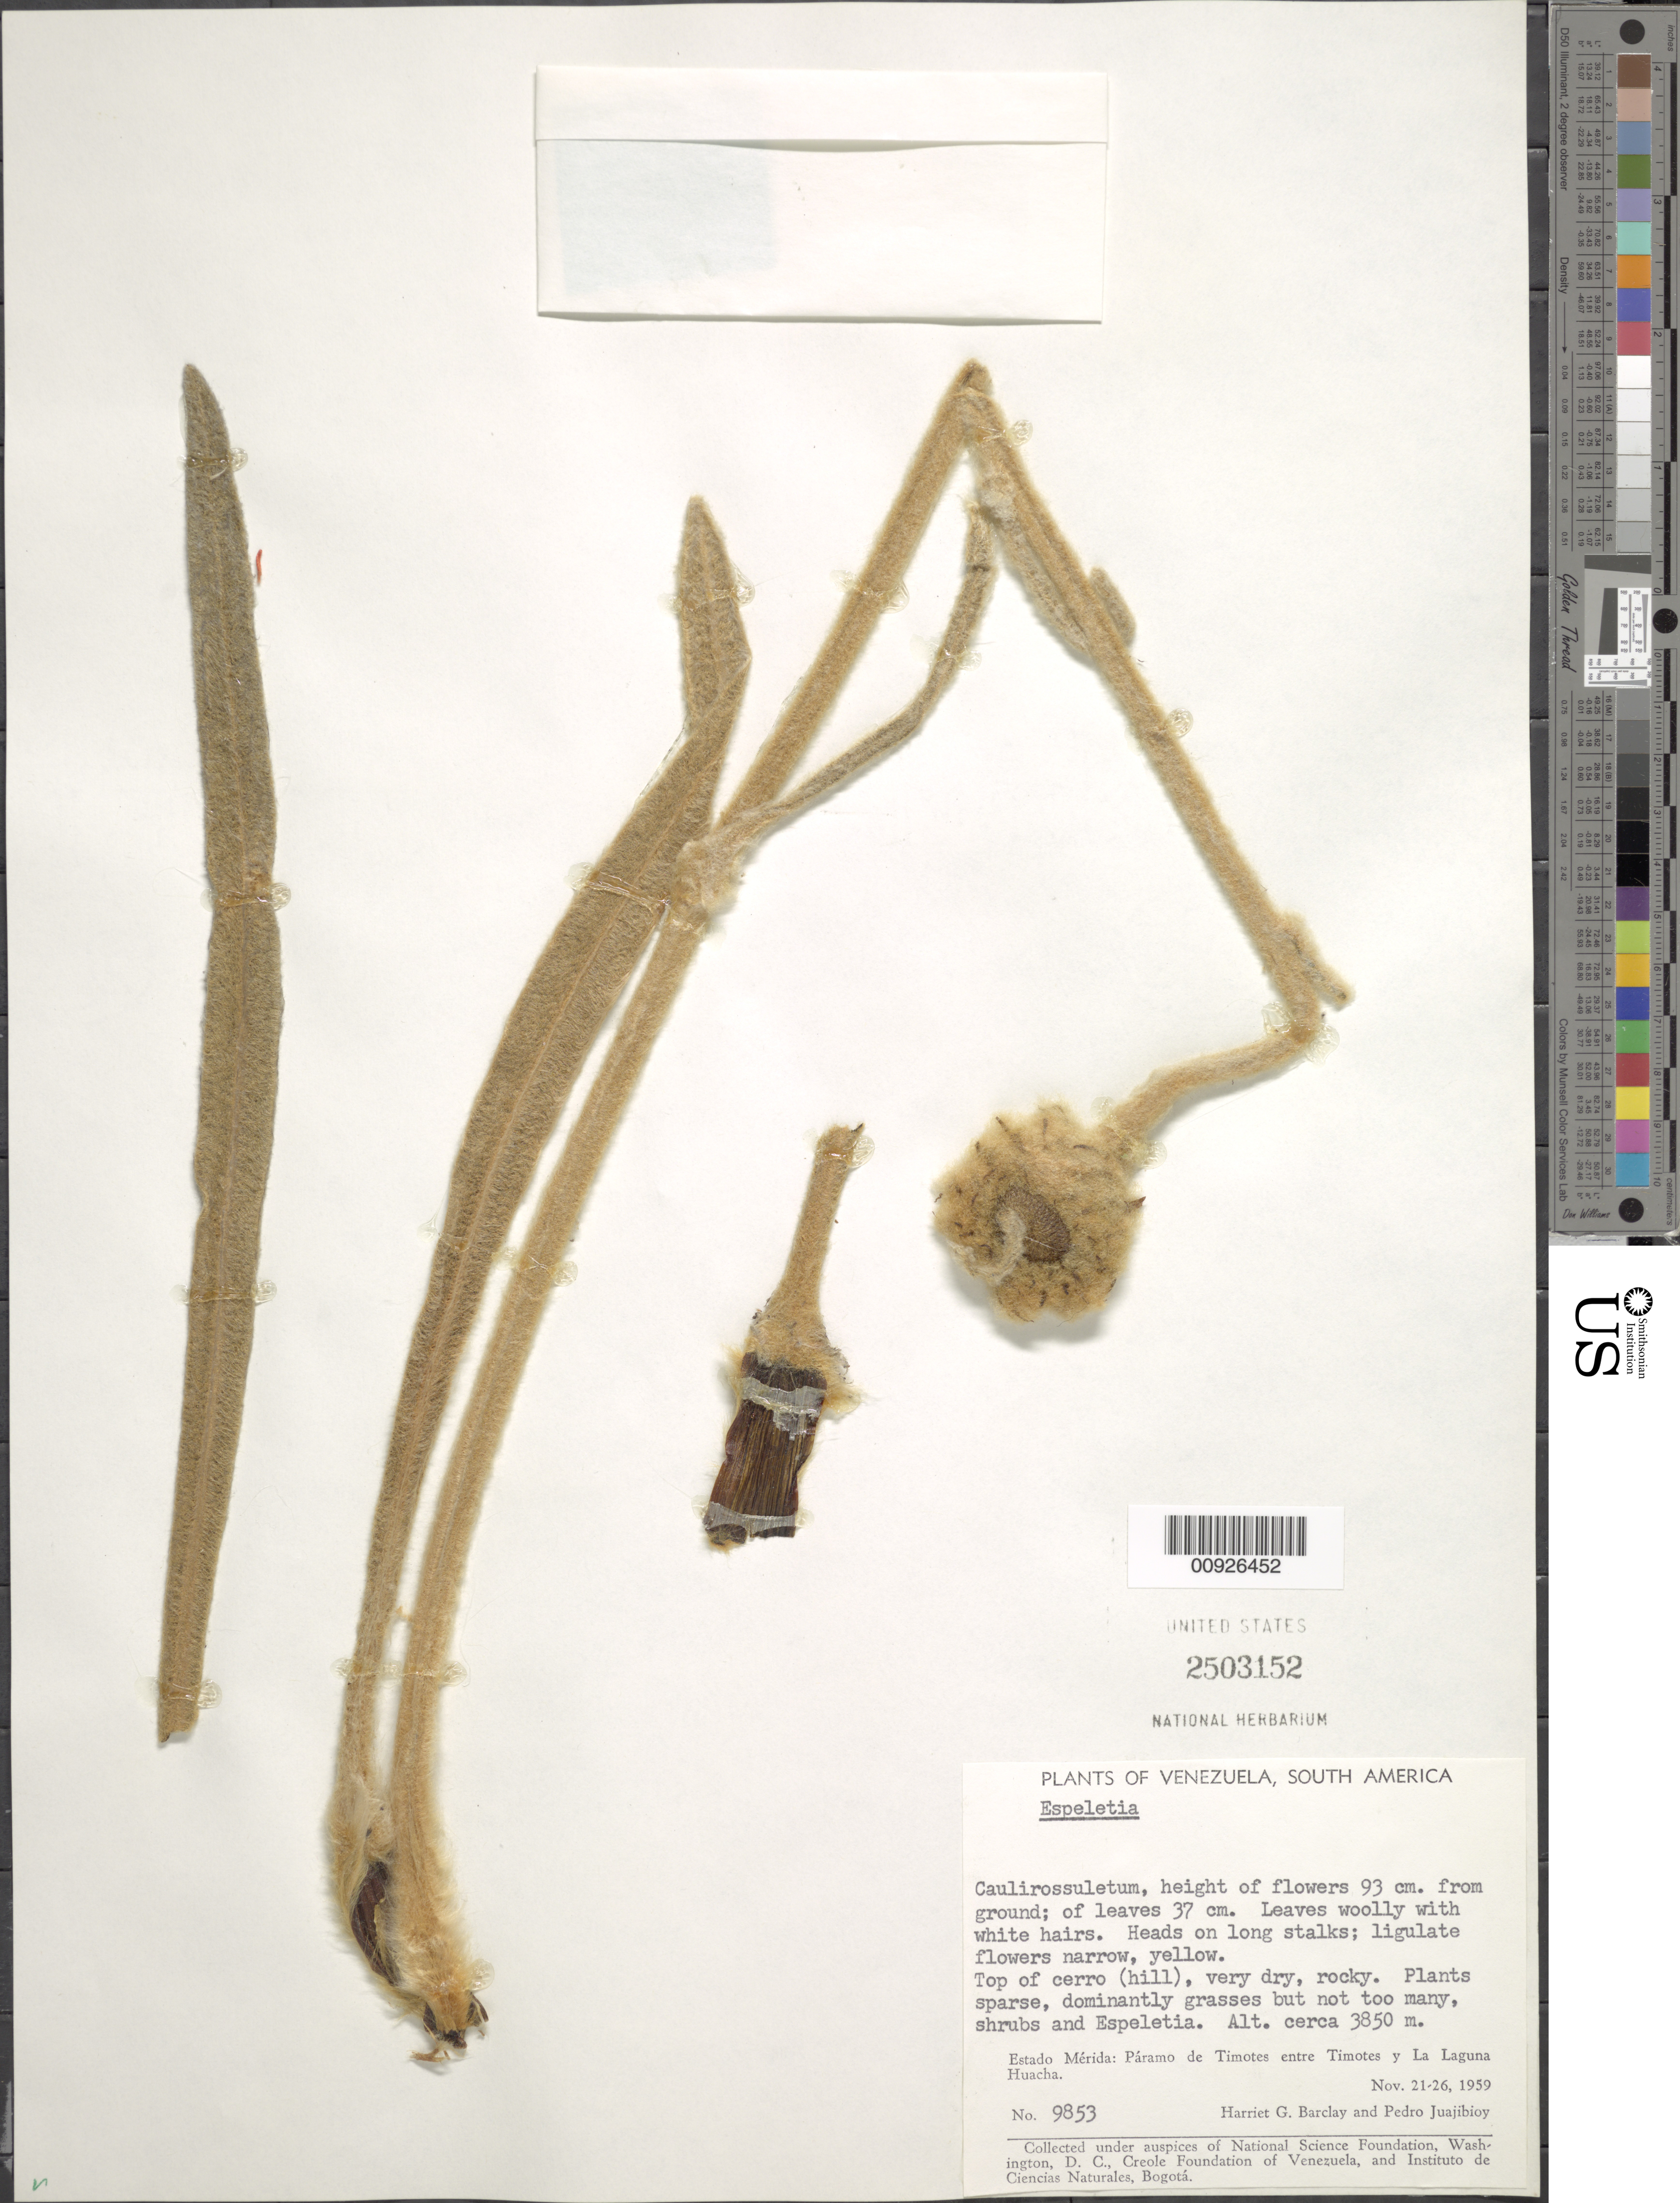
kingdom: Plantae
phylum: Tracheophyta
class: Magnoliopsida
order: Asterales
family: Asteraceae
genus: Coespeletia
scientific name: Coespeletia moritziana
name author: (Sch. Bip. ex Wedd.) Cuatrec.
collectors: H. G. Barclay & P. Juajibioy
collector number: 9853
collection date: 1959-11-21/1959-11-26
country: Venezuela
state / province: Mérida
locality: Páramo de Timotes. Entre Timotes y La Laguna Huacha. Top of the cerro (hill). .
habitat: Top of the cerro (hill), very dry, rocky. Plants sparse, dominantly grasses but not toomany, shrubs and Espeletia.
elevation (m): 3850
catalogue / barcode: US 2503152